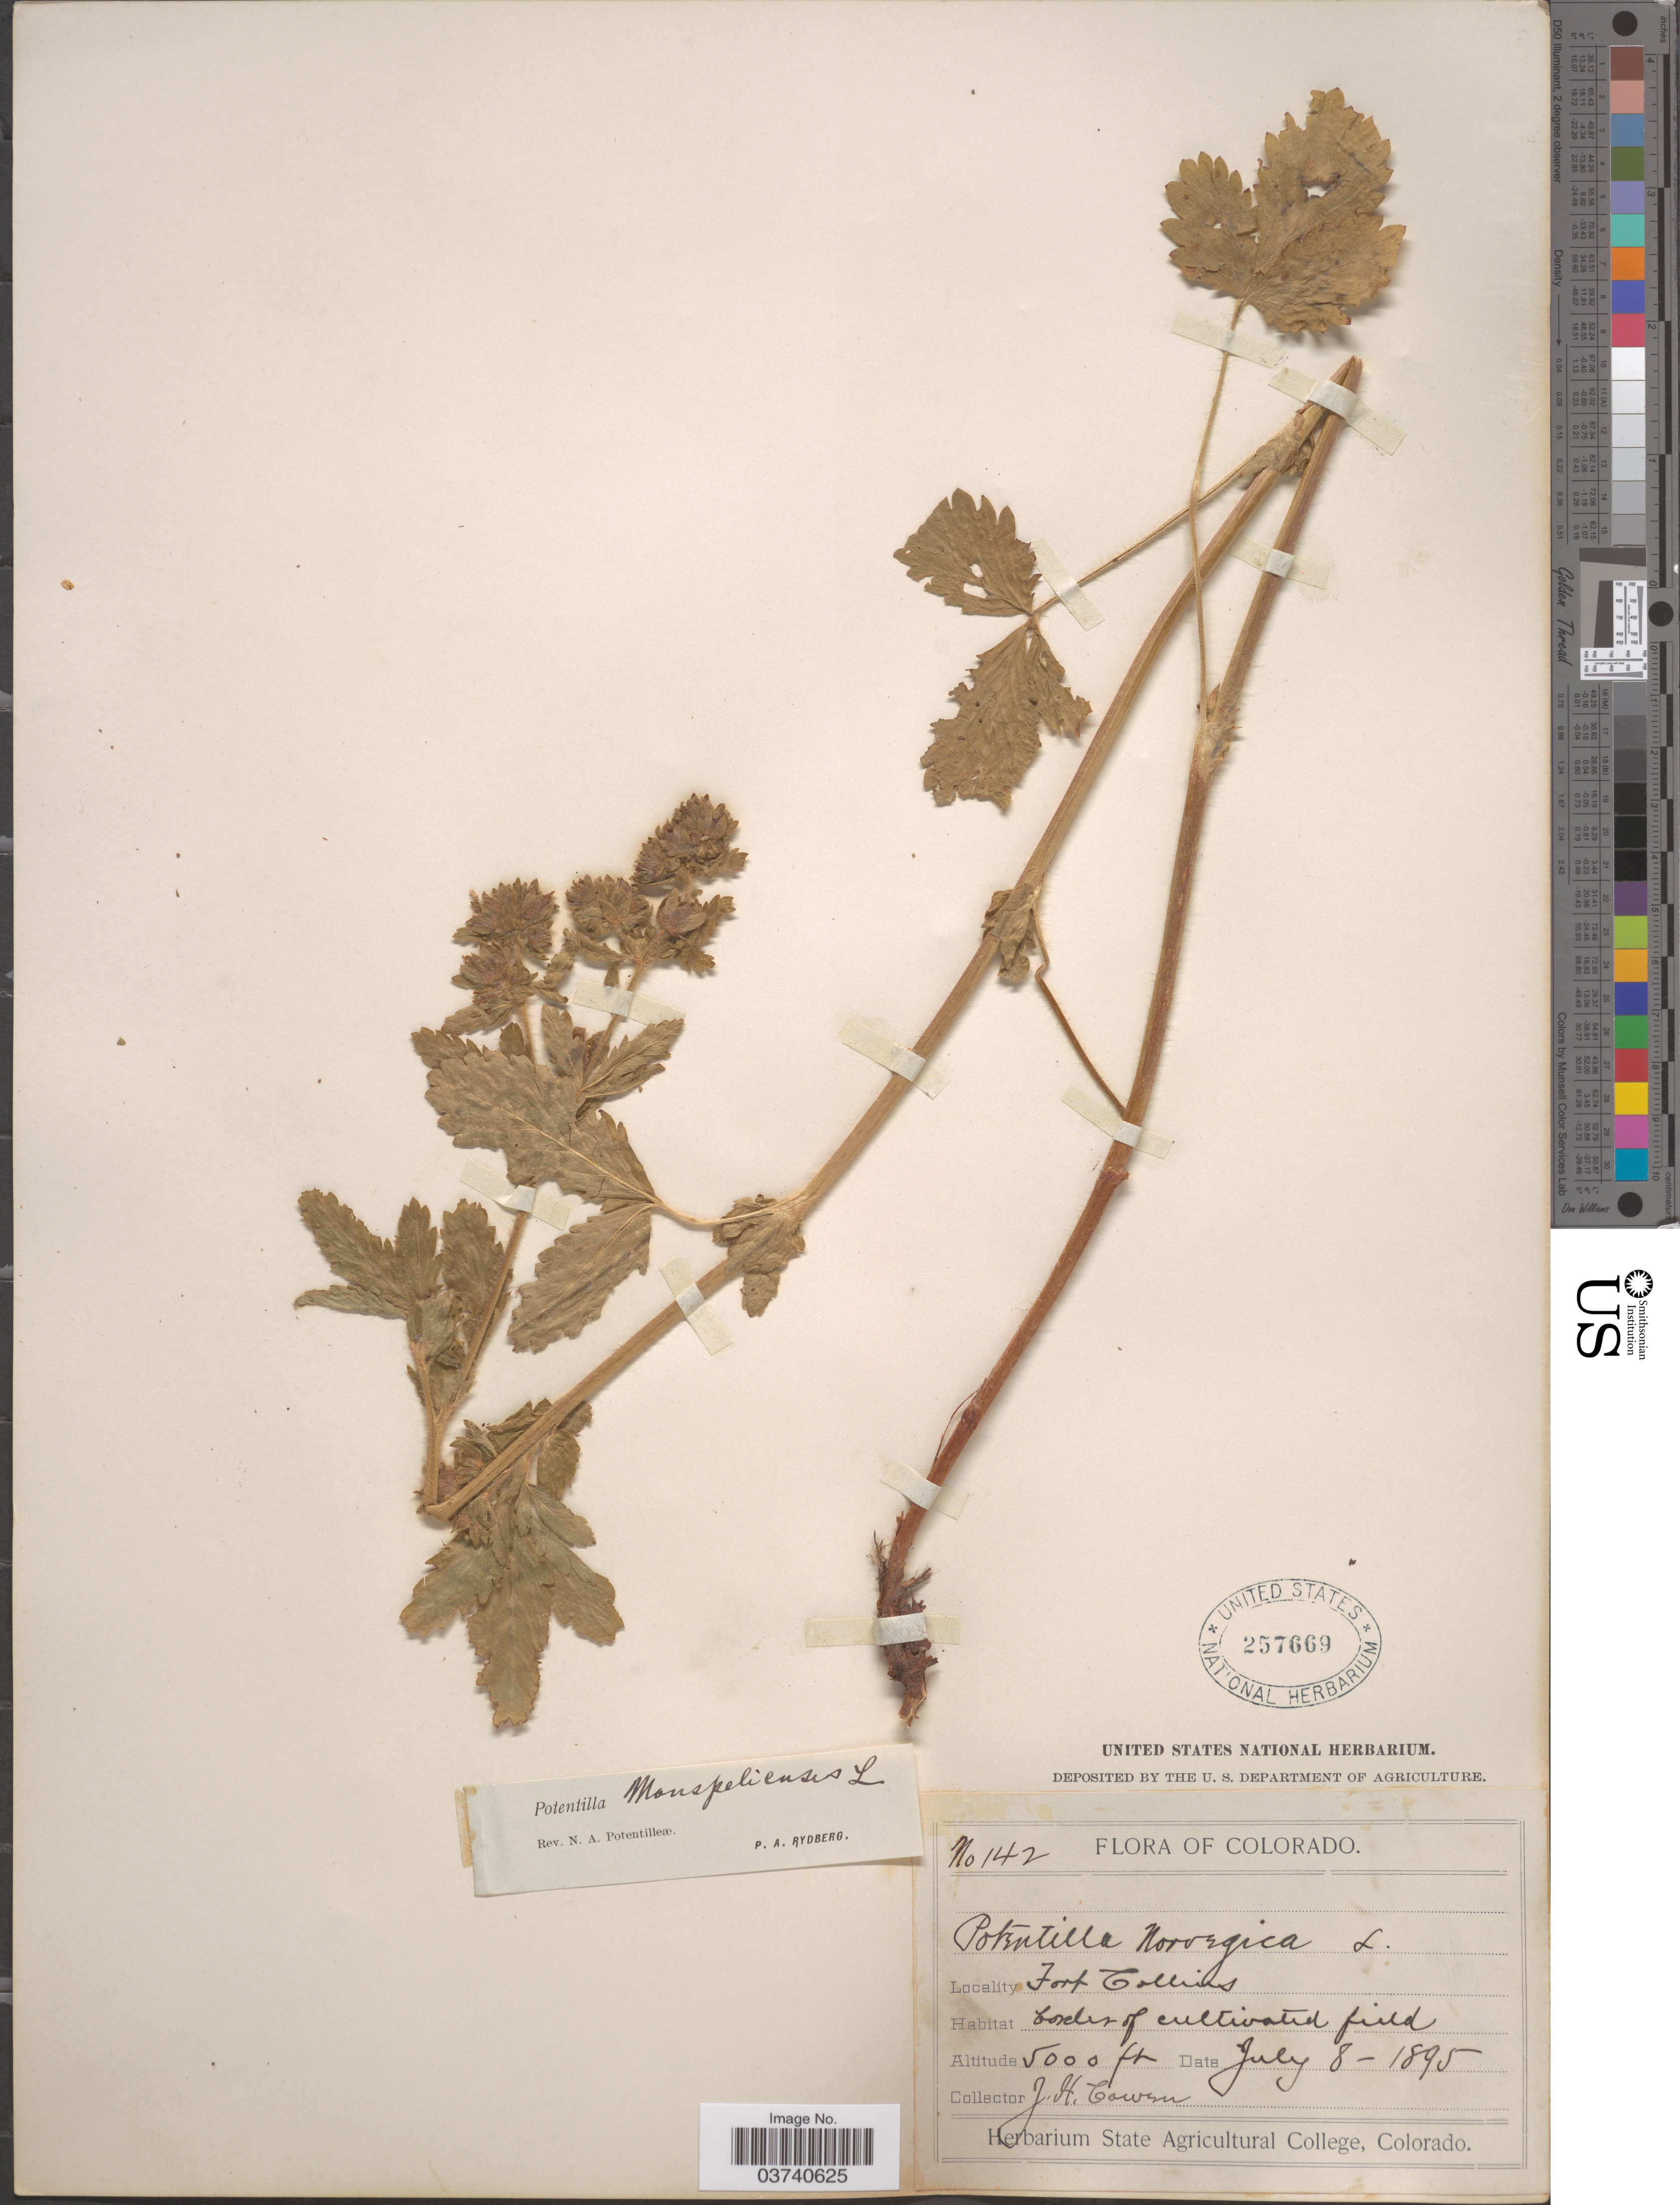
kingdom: Plantae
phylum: Tracheophyta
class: Magnoliopsida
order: Rosales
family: Rosaceae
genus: Potentilla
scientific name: Potentilla norvegica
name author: L.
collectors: J. H. Cowen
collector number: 142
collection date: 1895-07-08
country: United States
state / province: Colorado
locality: Fort Collins.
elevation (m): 1524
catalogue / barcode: US 257669